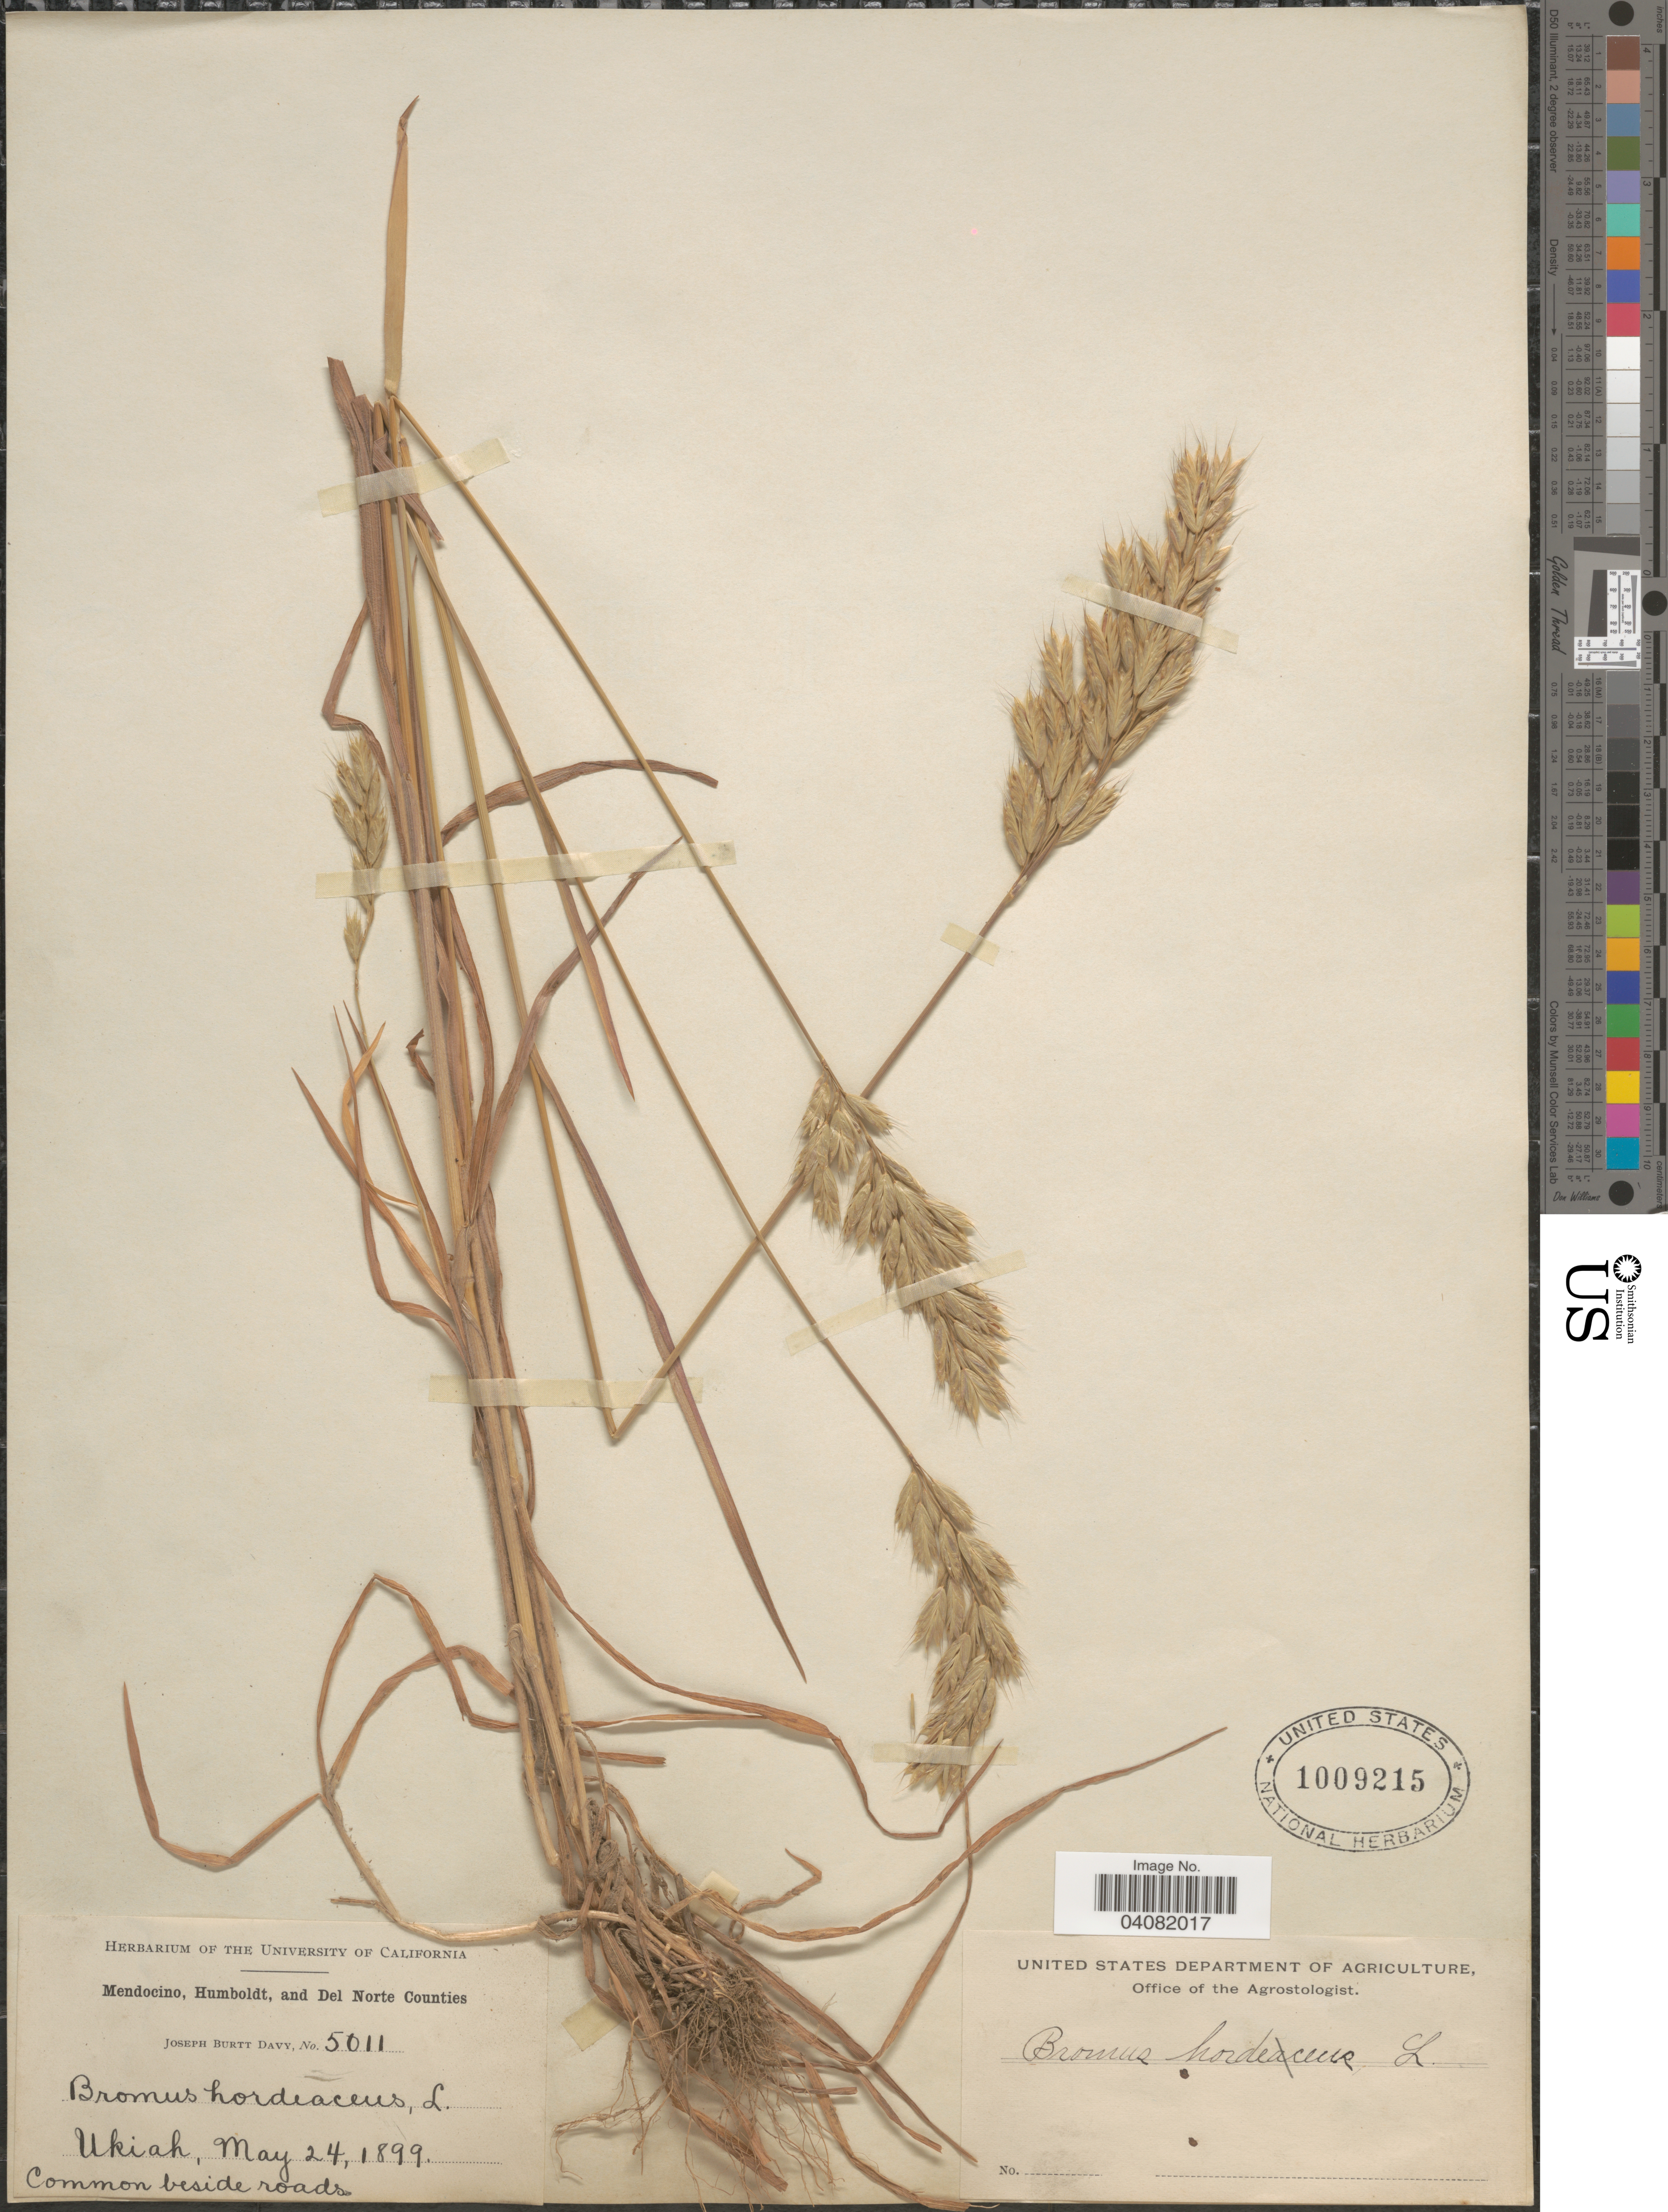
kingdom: Plantae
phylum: Tracheophyta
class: Liliopsida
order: Poales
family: Poaceae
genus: Bromus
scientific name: Bromus hordeaceus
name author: L.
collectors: J. Burtt Davy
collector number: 5011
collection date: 1899-05-24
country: United States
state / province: California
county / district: Mendocino/Humboldt/Del Norte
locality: Mendocino, Humboldt, and Del Norte County. Ukiah, Common beside roads.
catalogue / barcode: US 1009215